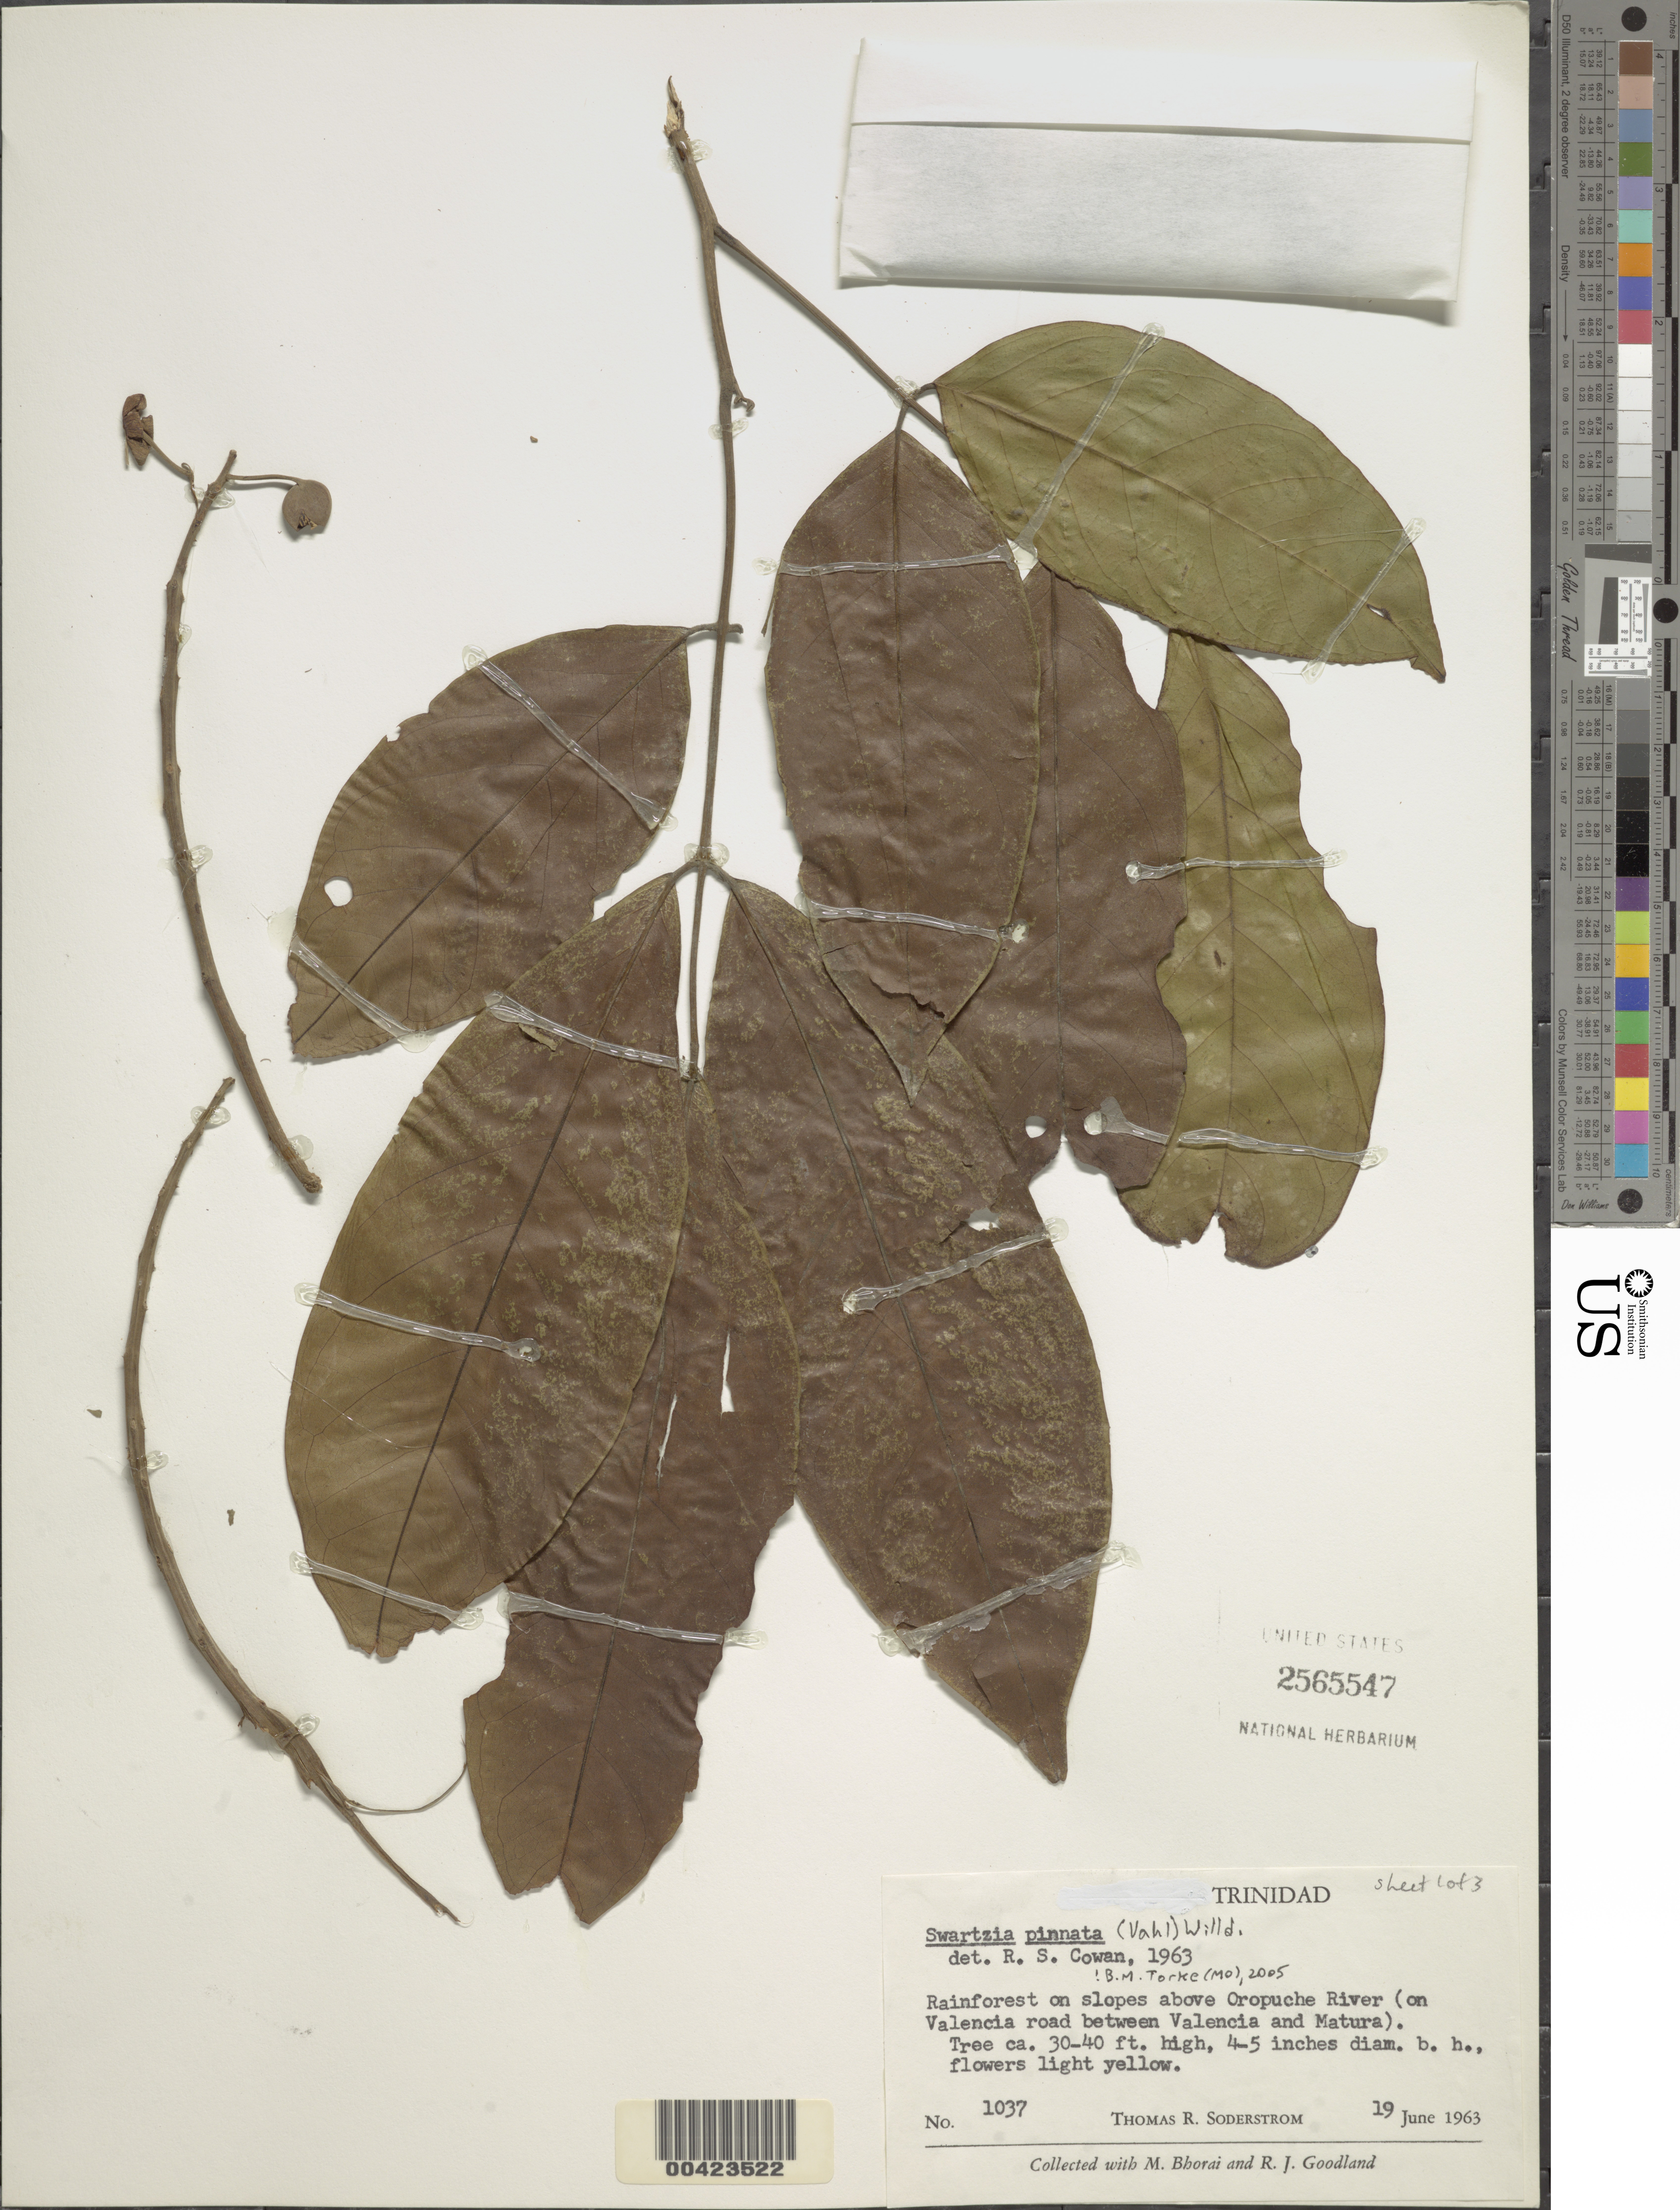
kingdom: Plantae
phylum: Tracheophyta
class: Magnoliopsida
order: Fabales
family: Fabaceae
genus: Swartzia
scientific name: Swartzia pinnata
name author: (Vahl) Willd.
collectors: T. R. Soderstrom, M. Bhorai & R. Goodland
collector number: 1037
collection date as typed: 19 Jun 1963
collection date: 1963-06-19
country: Trinidad and Tobago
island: Trinidad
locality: Valencia and matura, on valencia road between; above oropuche river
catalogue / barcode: US 2565547